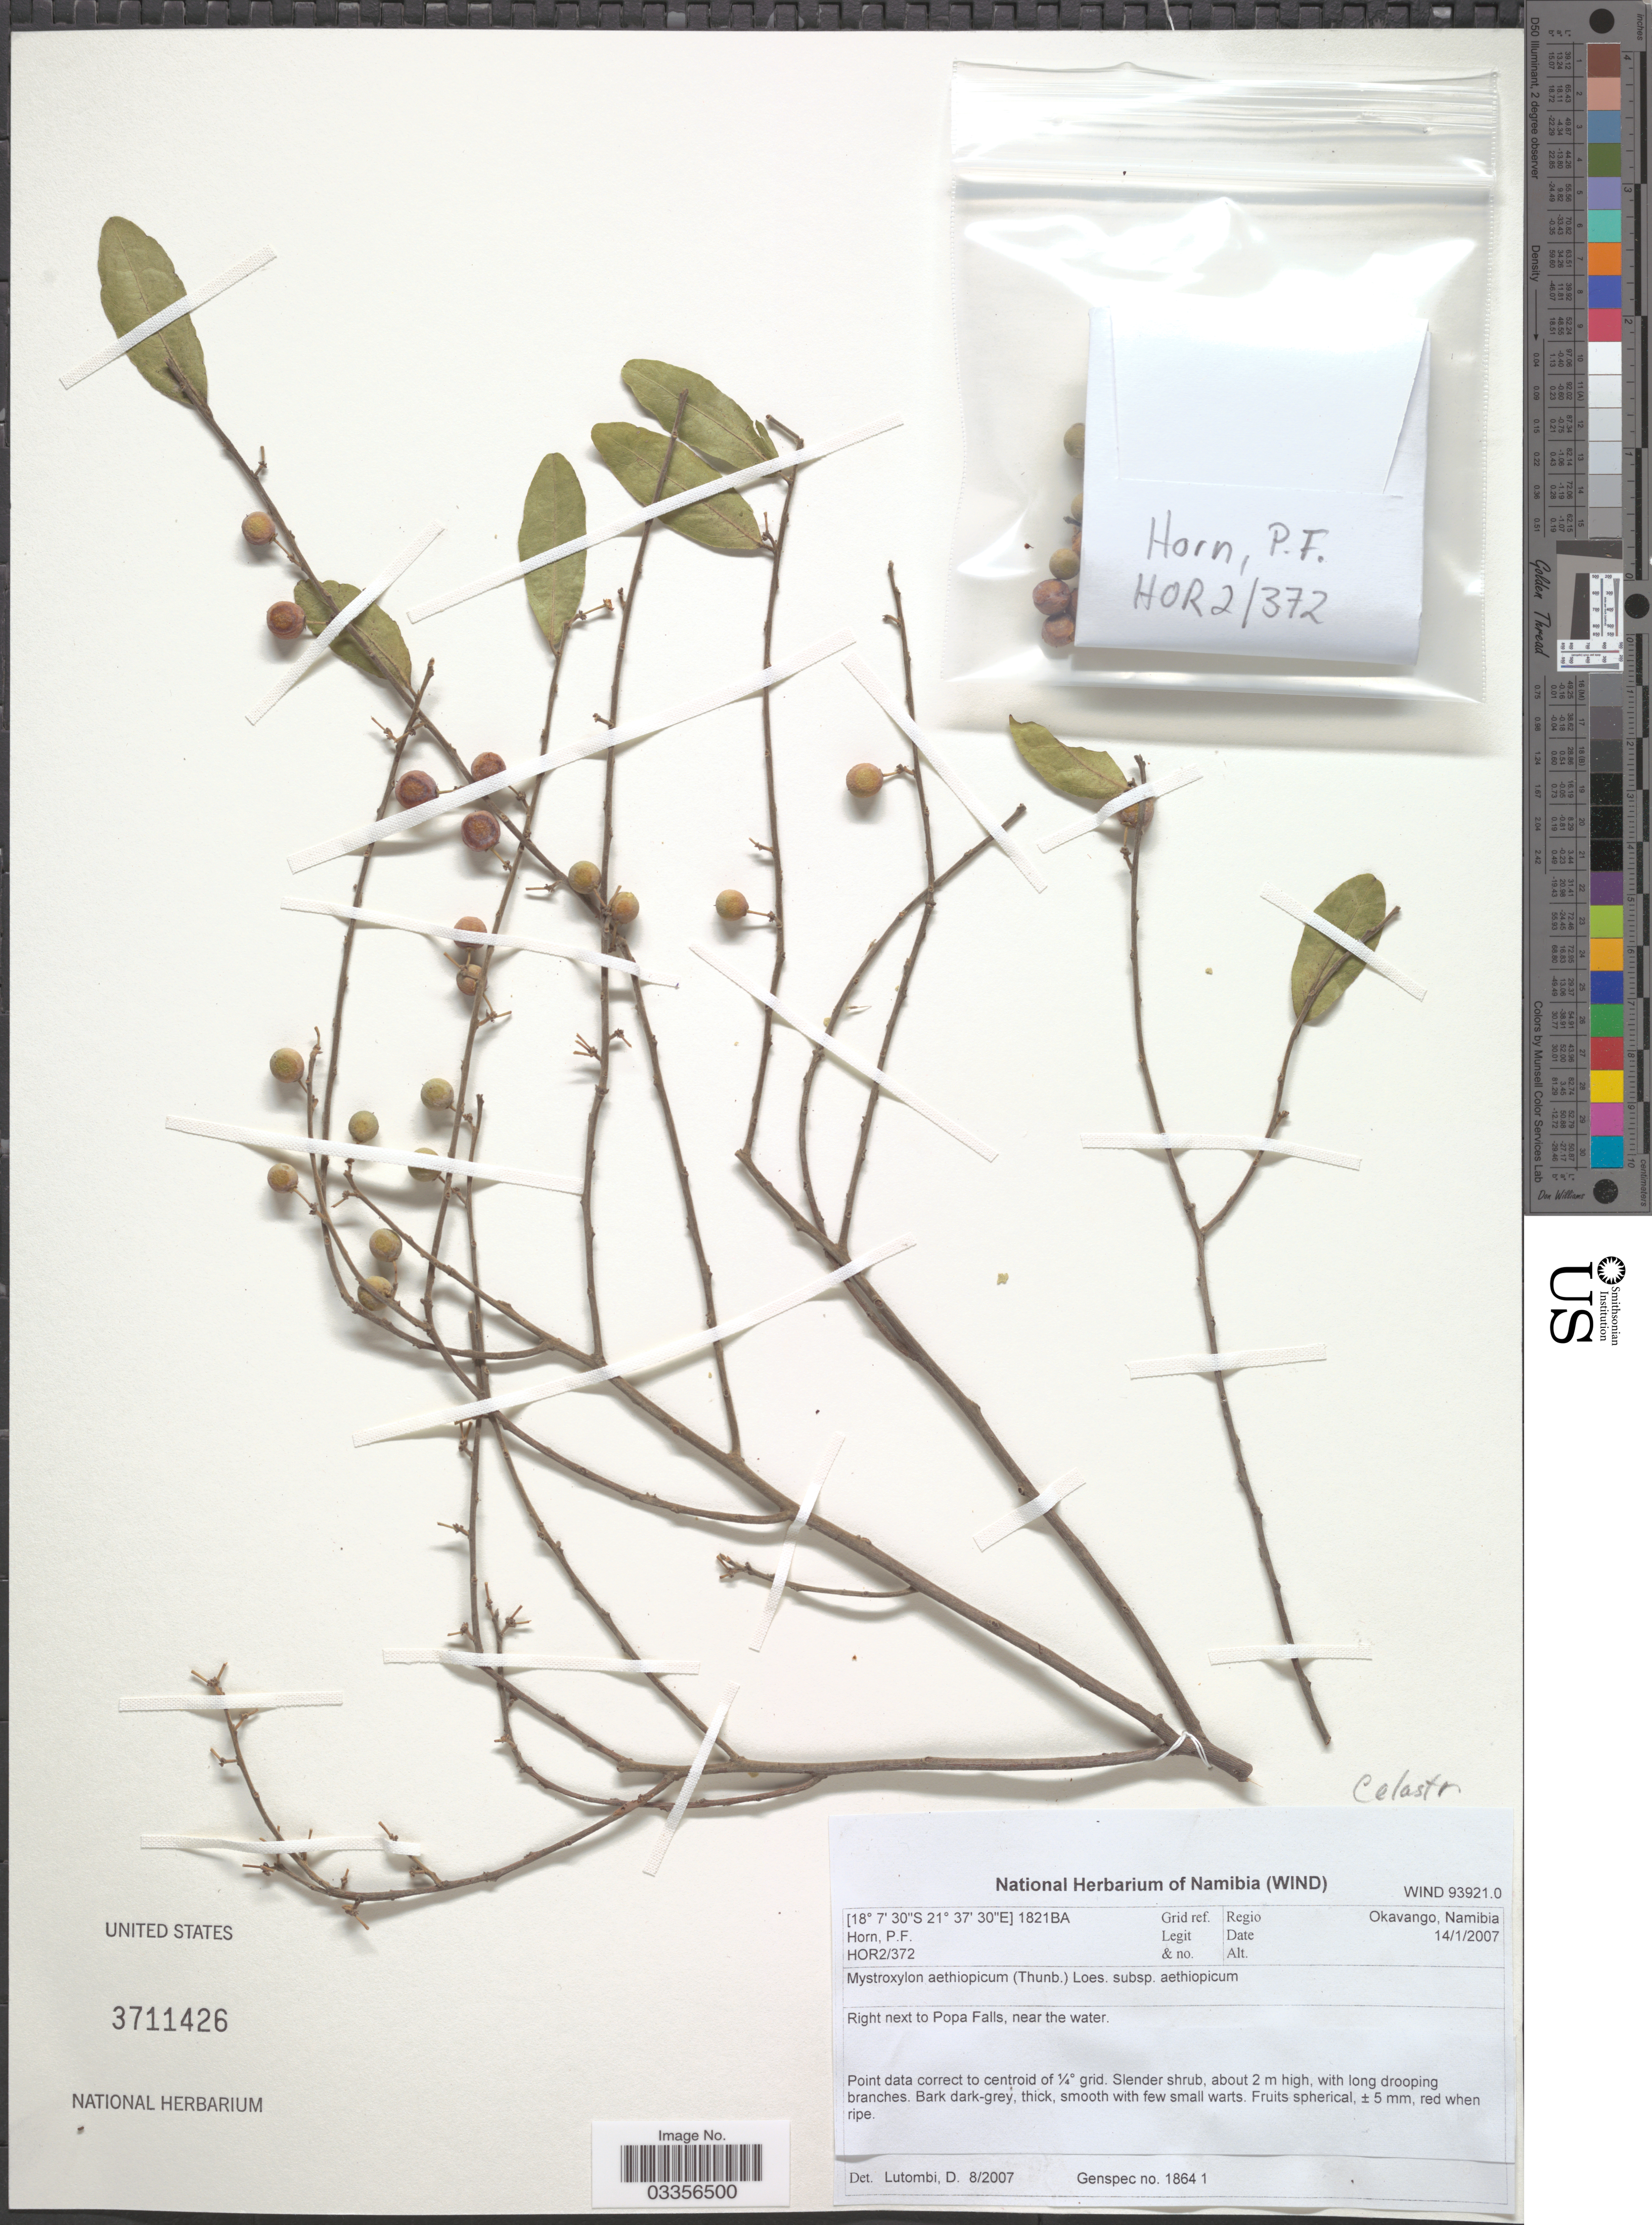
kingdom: Plantae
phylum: Tracheophyta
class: Magnoliopsida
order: Celastrales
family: Celastraceae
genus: Mystroxylon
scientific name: Mystroxylon aethiopicum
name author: (Thunb.) Loes.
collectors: P. Horn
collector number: HOR2/372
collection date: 2007-01-14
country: Namibia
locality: Grid ref. 1821 BA, Regio Okavango, Namibia, Right next to Popa Falls, near the water.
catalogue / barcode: US 3711426